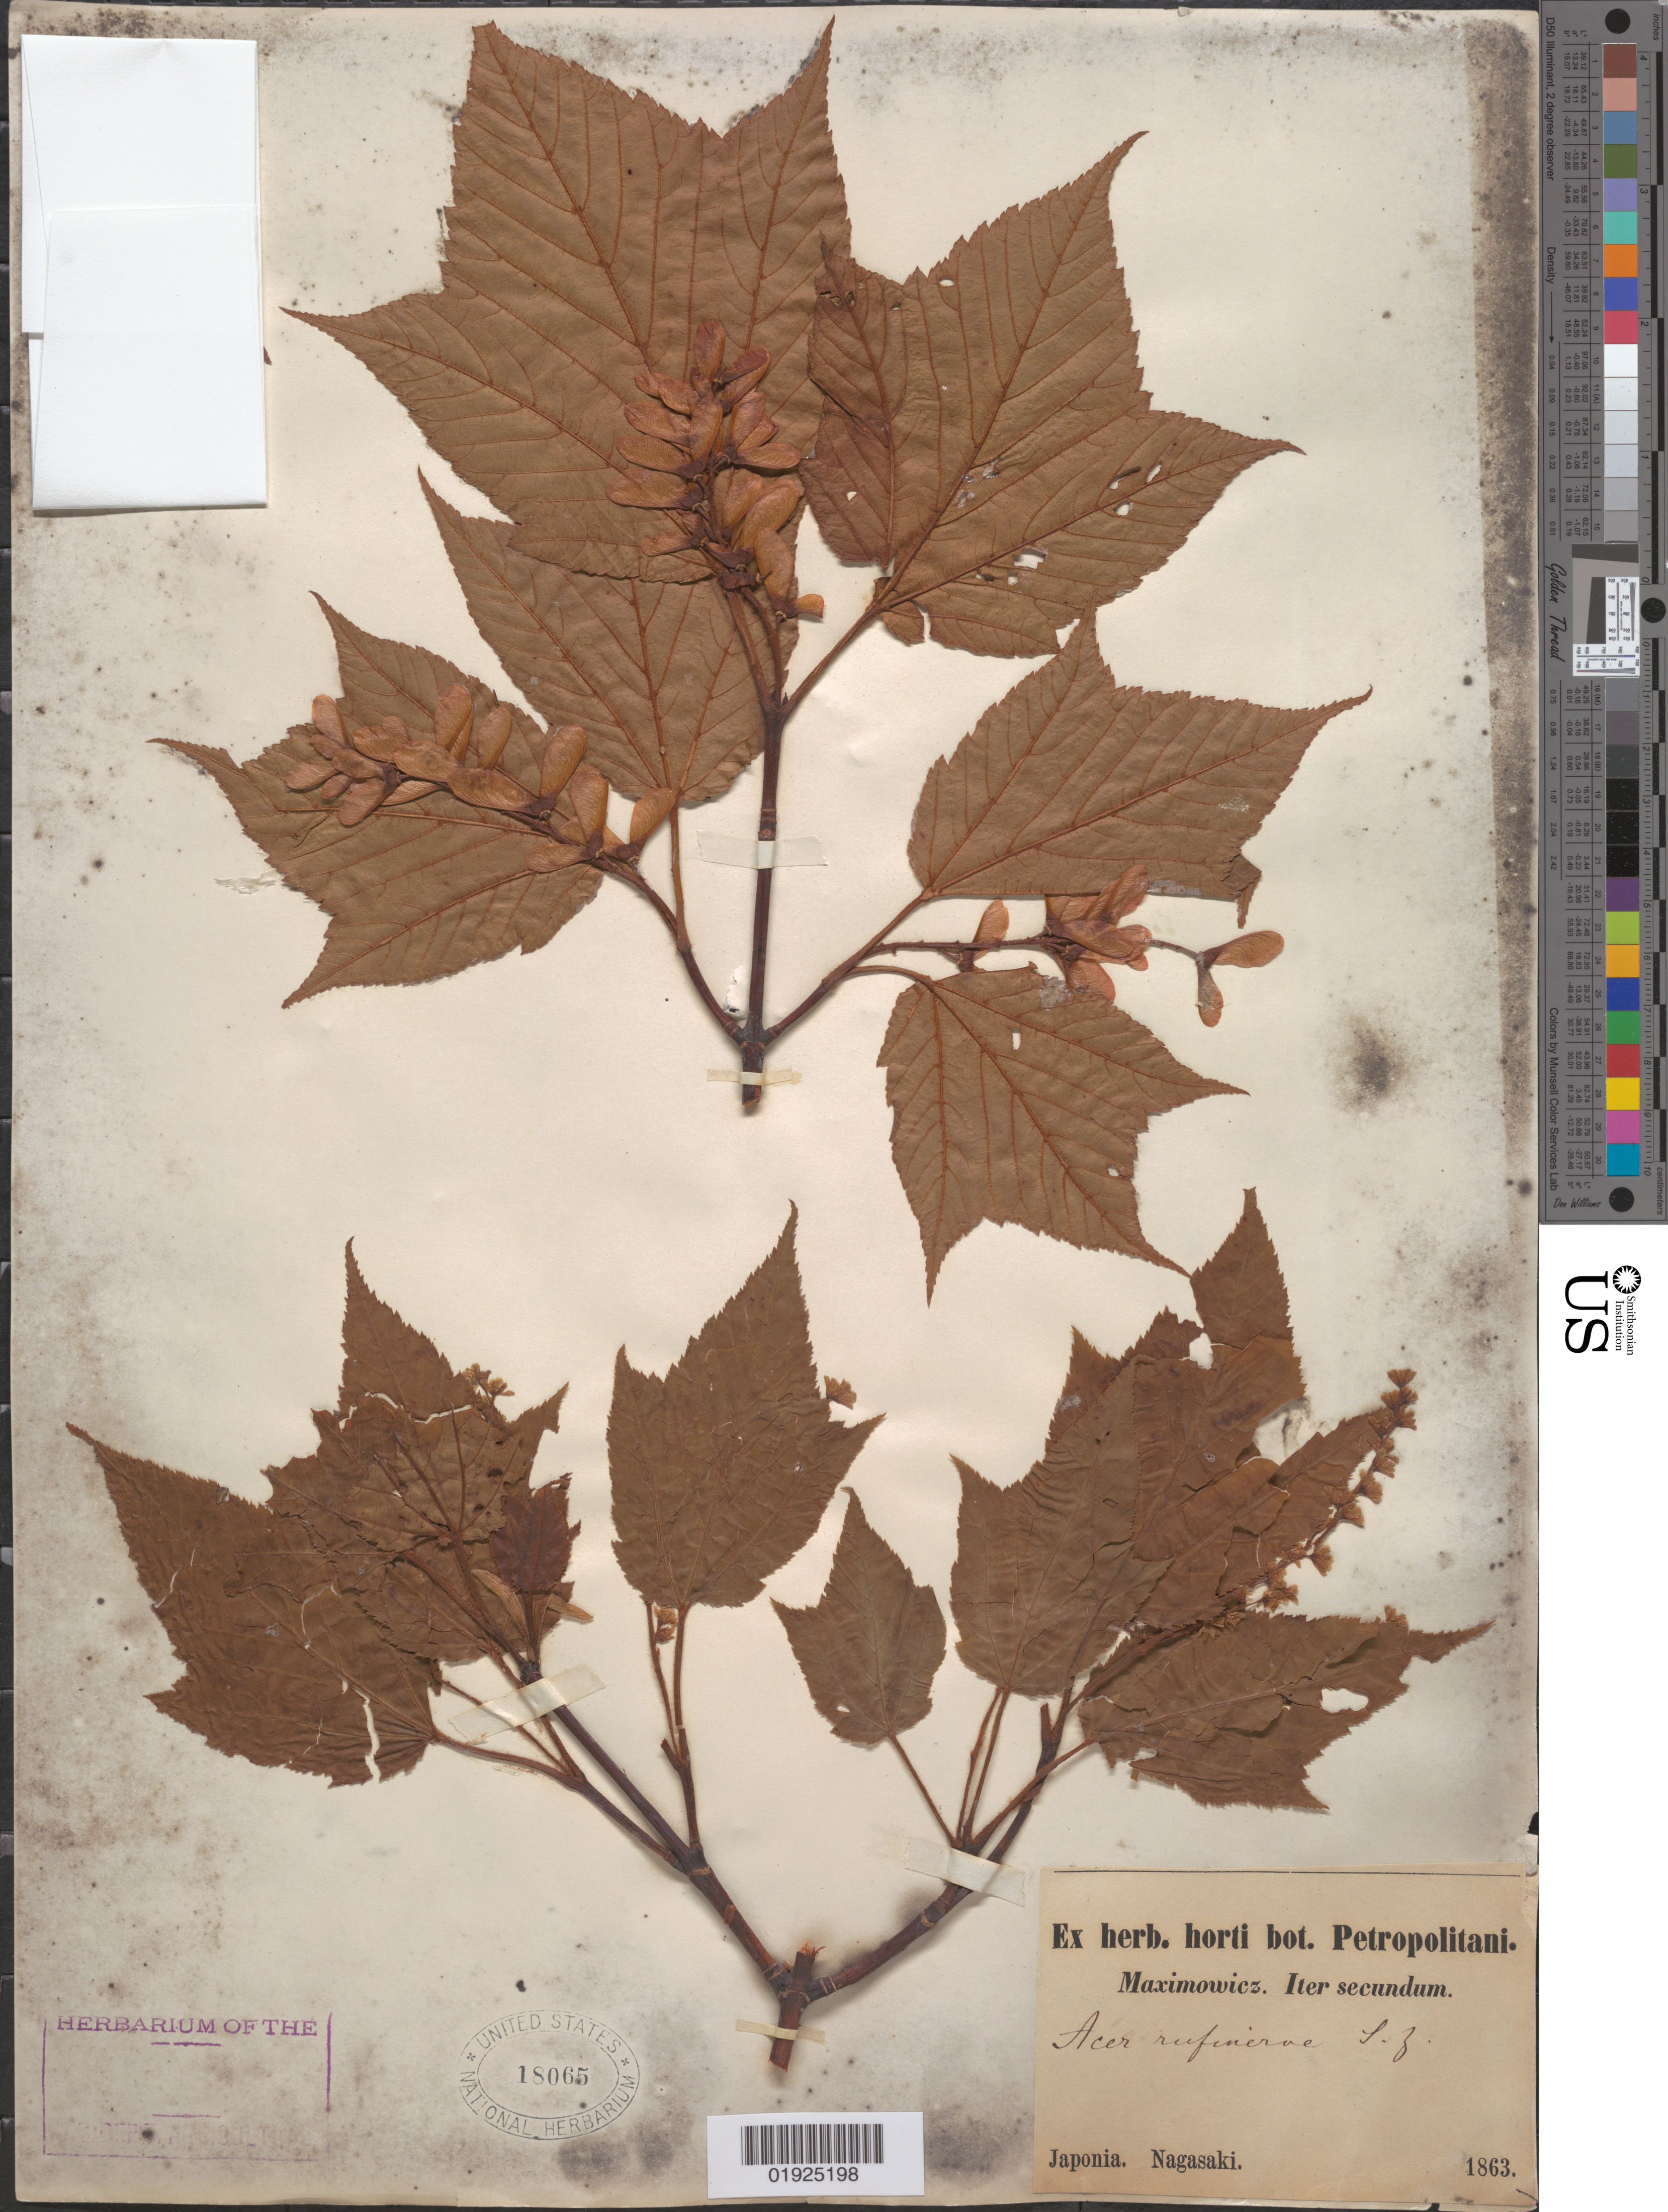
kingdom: Plantae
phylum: Tracheophyta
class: Magnoliopsida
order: Sapindales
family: Sapindaceae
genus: Acer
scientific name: Acer rufinerve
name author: Siebold & Zucc.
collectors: C. J. Maximowicz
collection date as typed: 1863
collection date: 1863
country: Japan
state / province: Nagasaki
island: Kyushu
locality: Nagasaki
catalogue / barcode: US 18065